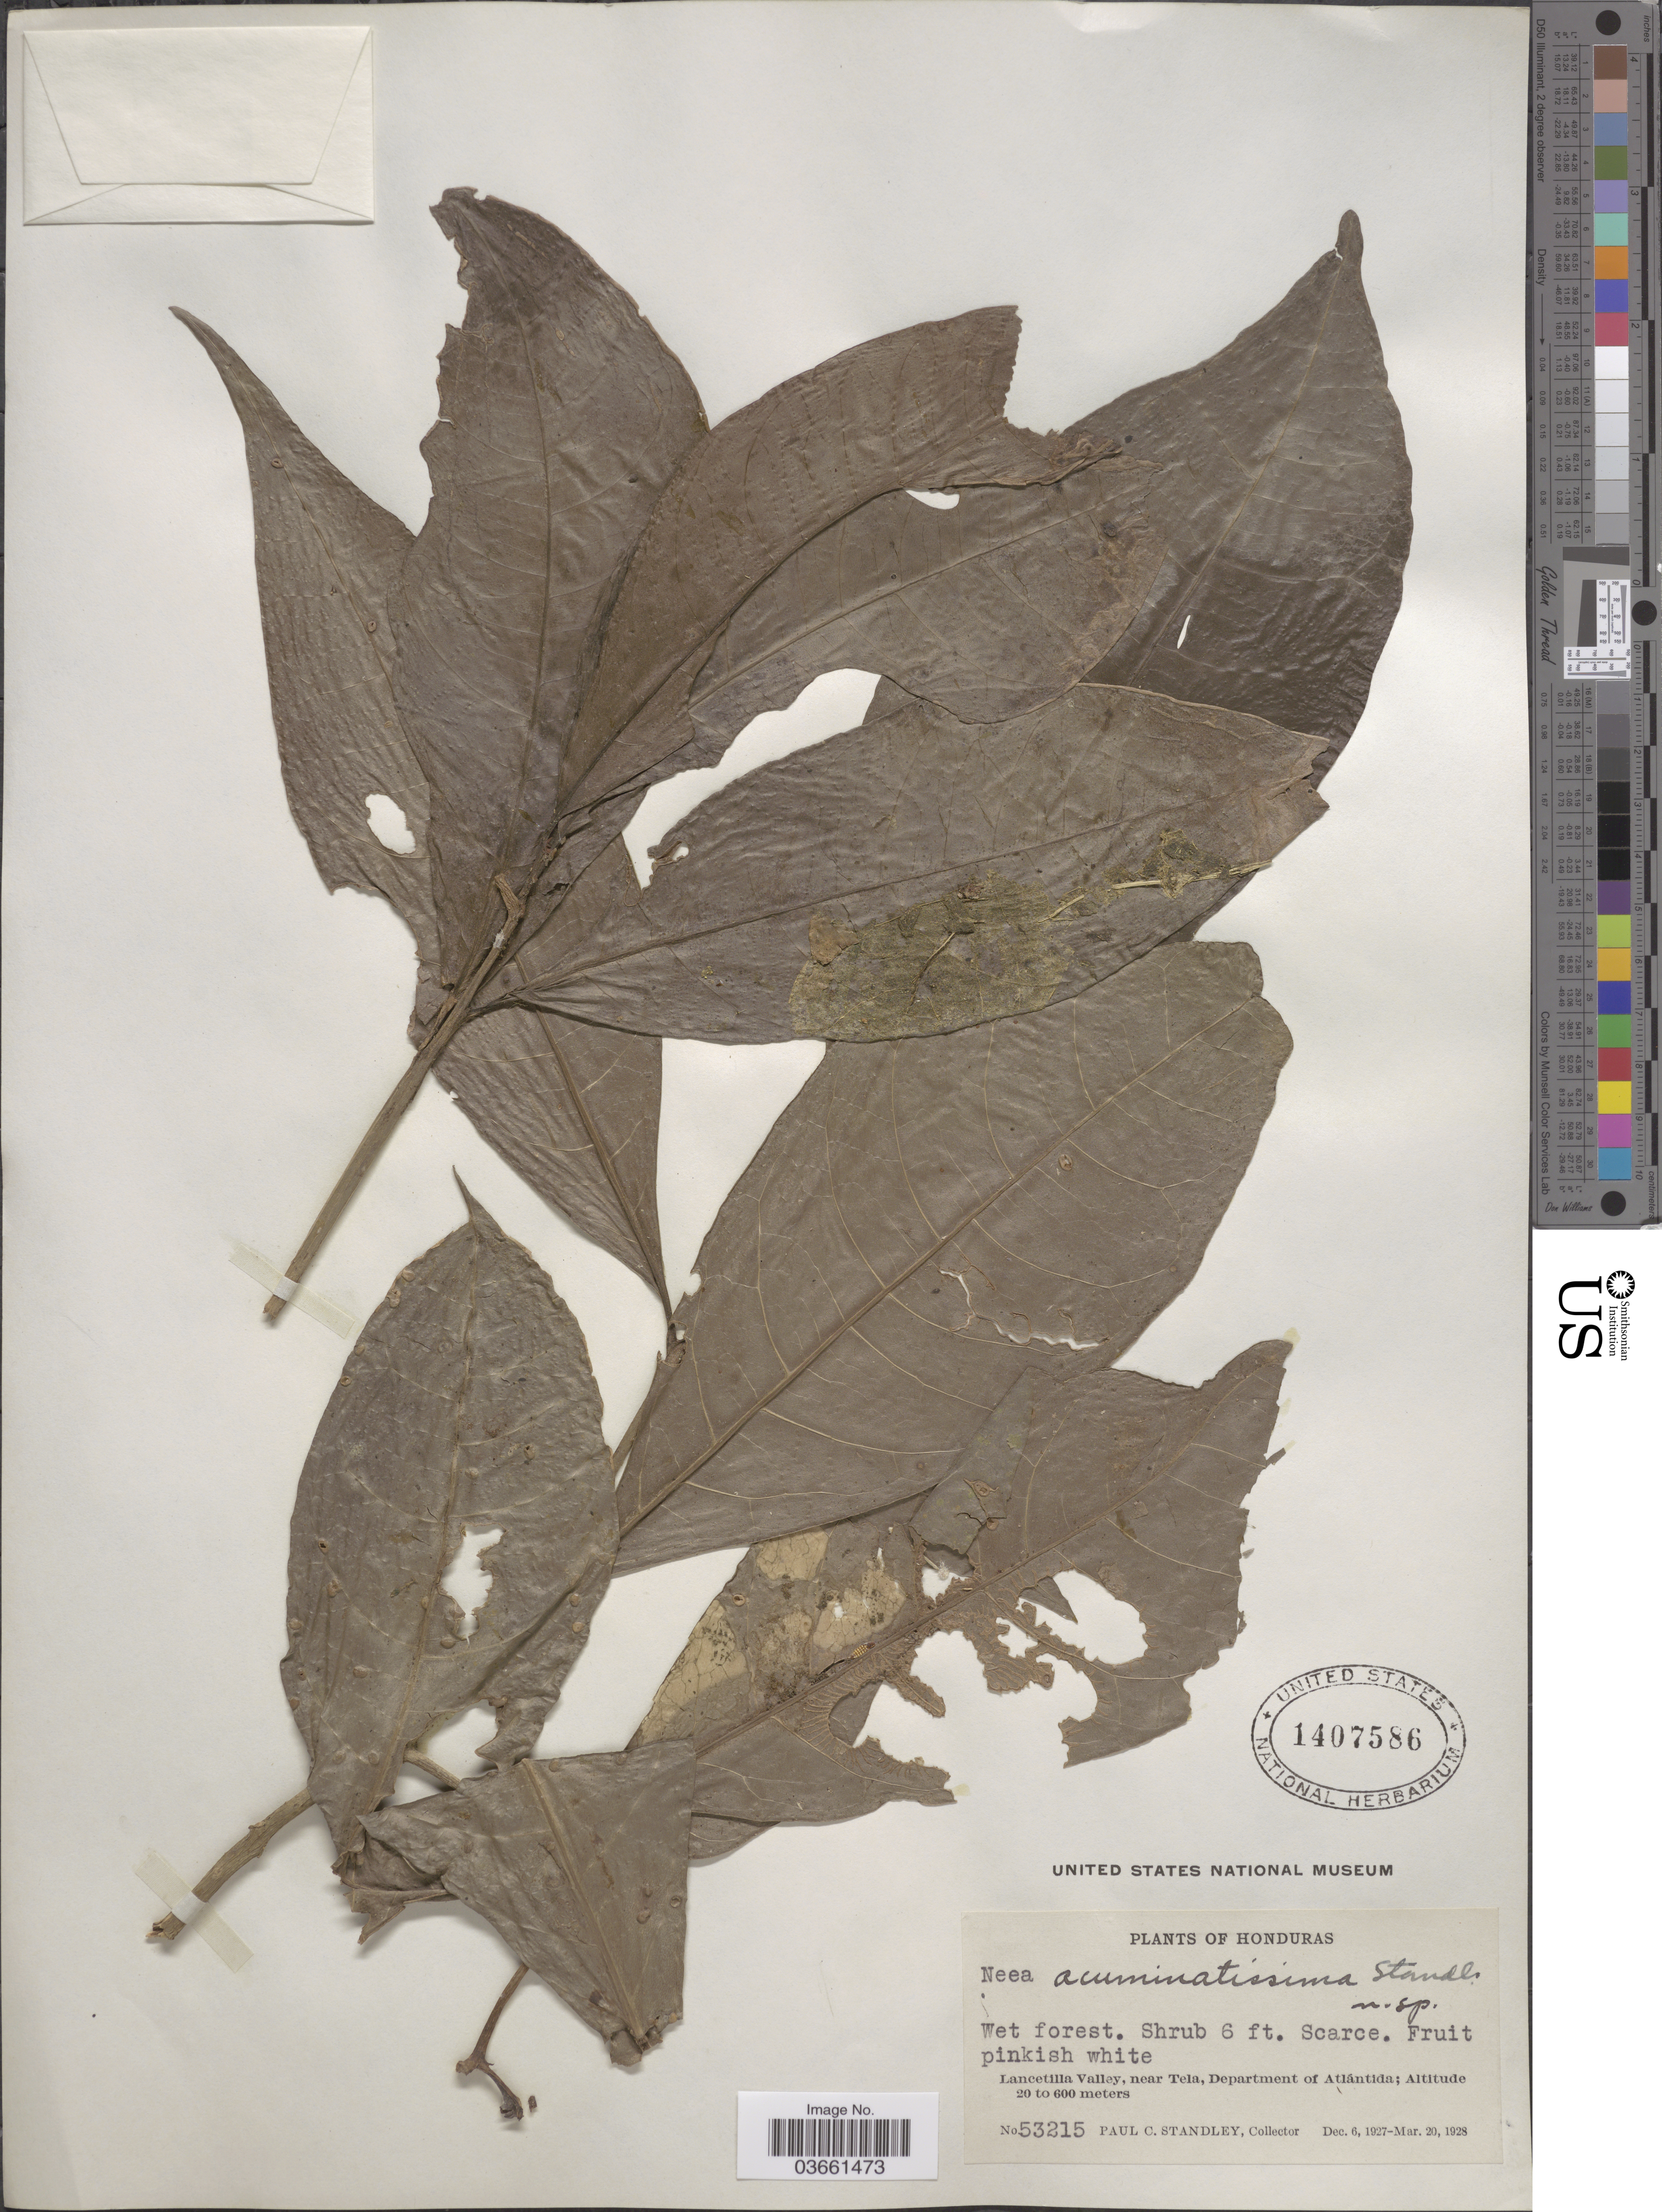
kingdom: Plantae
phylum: Tracheophyta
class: Magnoliopsida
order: Caryophyllales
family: Nyctaginaceae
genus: Neea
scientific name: Neea acuminatissima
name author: Standl.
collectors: P. C. Standley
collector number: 53215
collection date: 1927-12-06/1928-03-20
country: Honduras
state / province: Atlantida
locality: Lancetilla Valley, near Tela, Department of Atlántida.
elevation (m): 20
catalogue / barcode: US 1407586